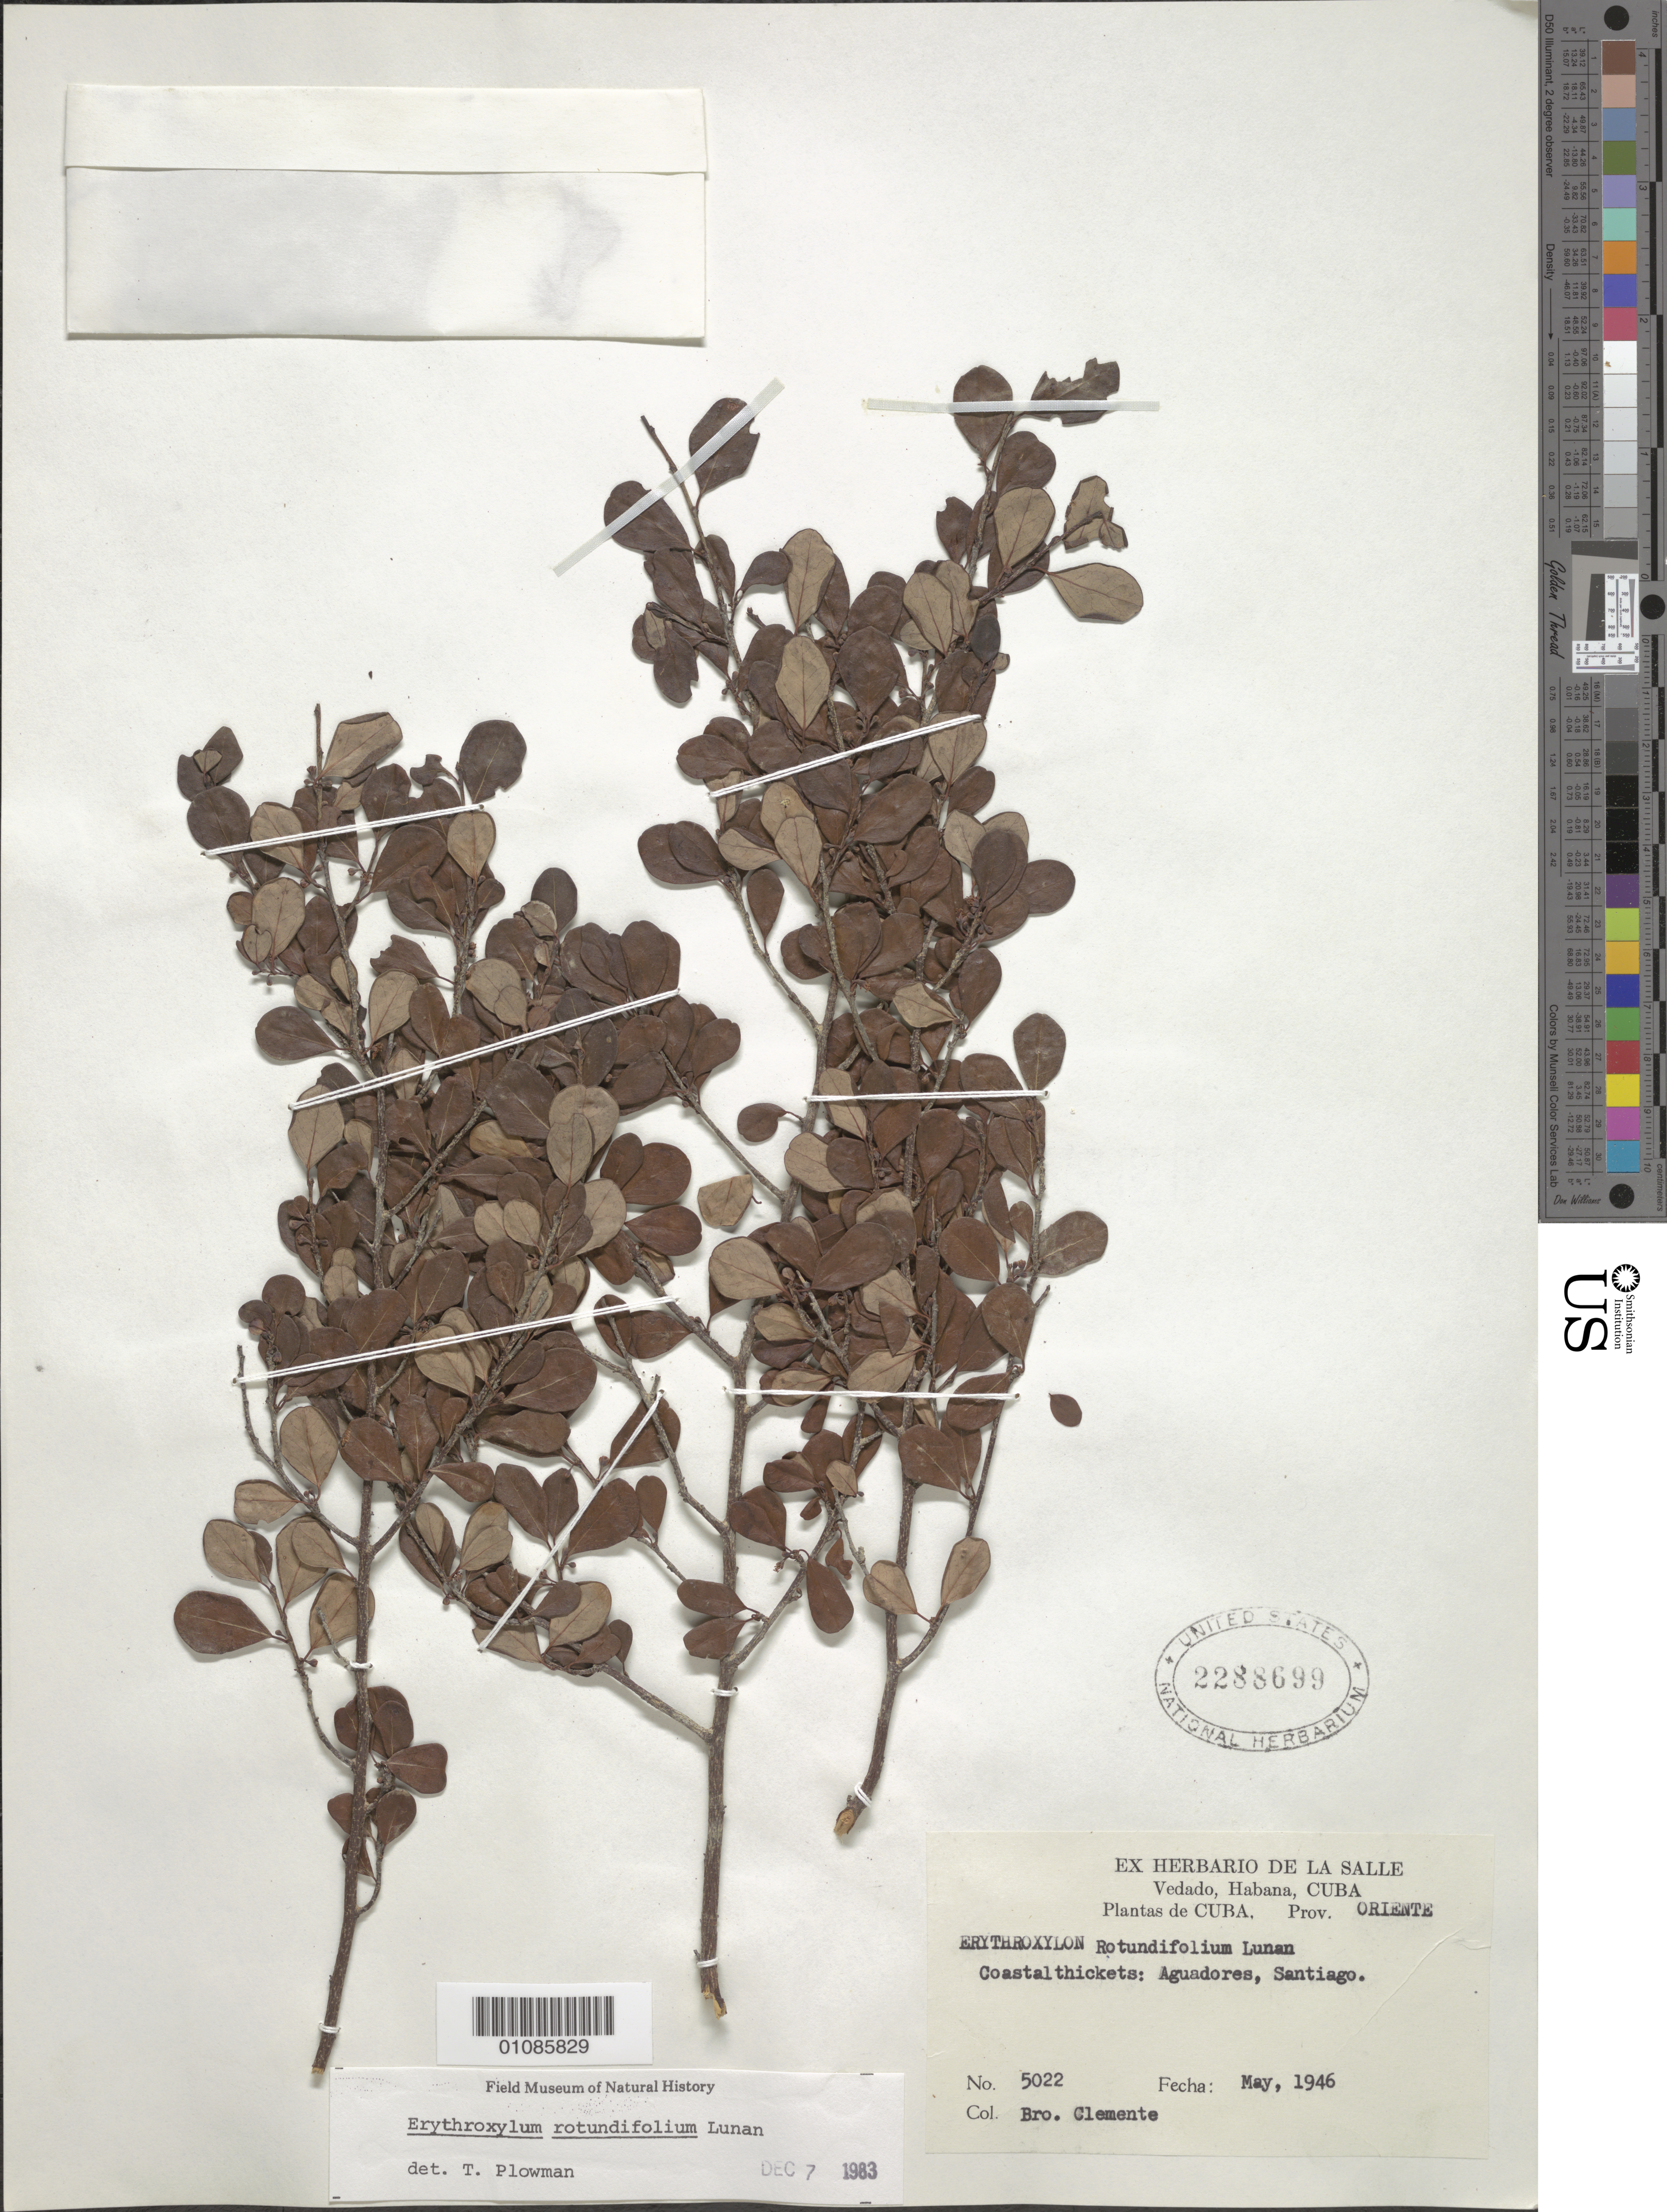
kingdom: Plantae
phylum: Tracheophyta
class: Magnoliopsida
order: Malpighiales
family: Erythroxylaceae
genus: Erythroxylum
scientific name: Erythroxylum rotundifolium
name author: Lunan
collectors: Bro. Clemente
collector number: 5022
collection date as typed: May 1946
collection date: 1946-05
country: Cuba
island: Cuba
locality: Oriente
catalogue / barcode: US 2288699